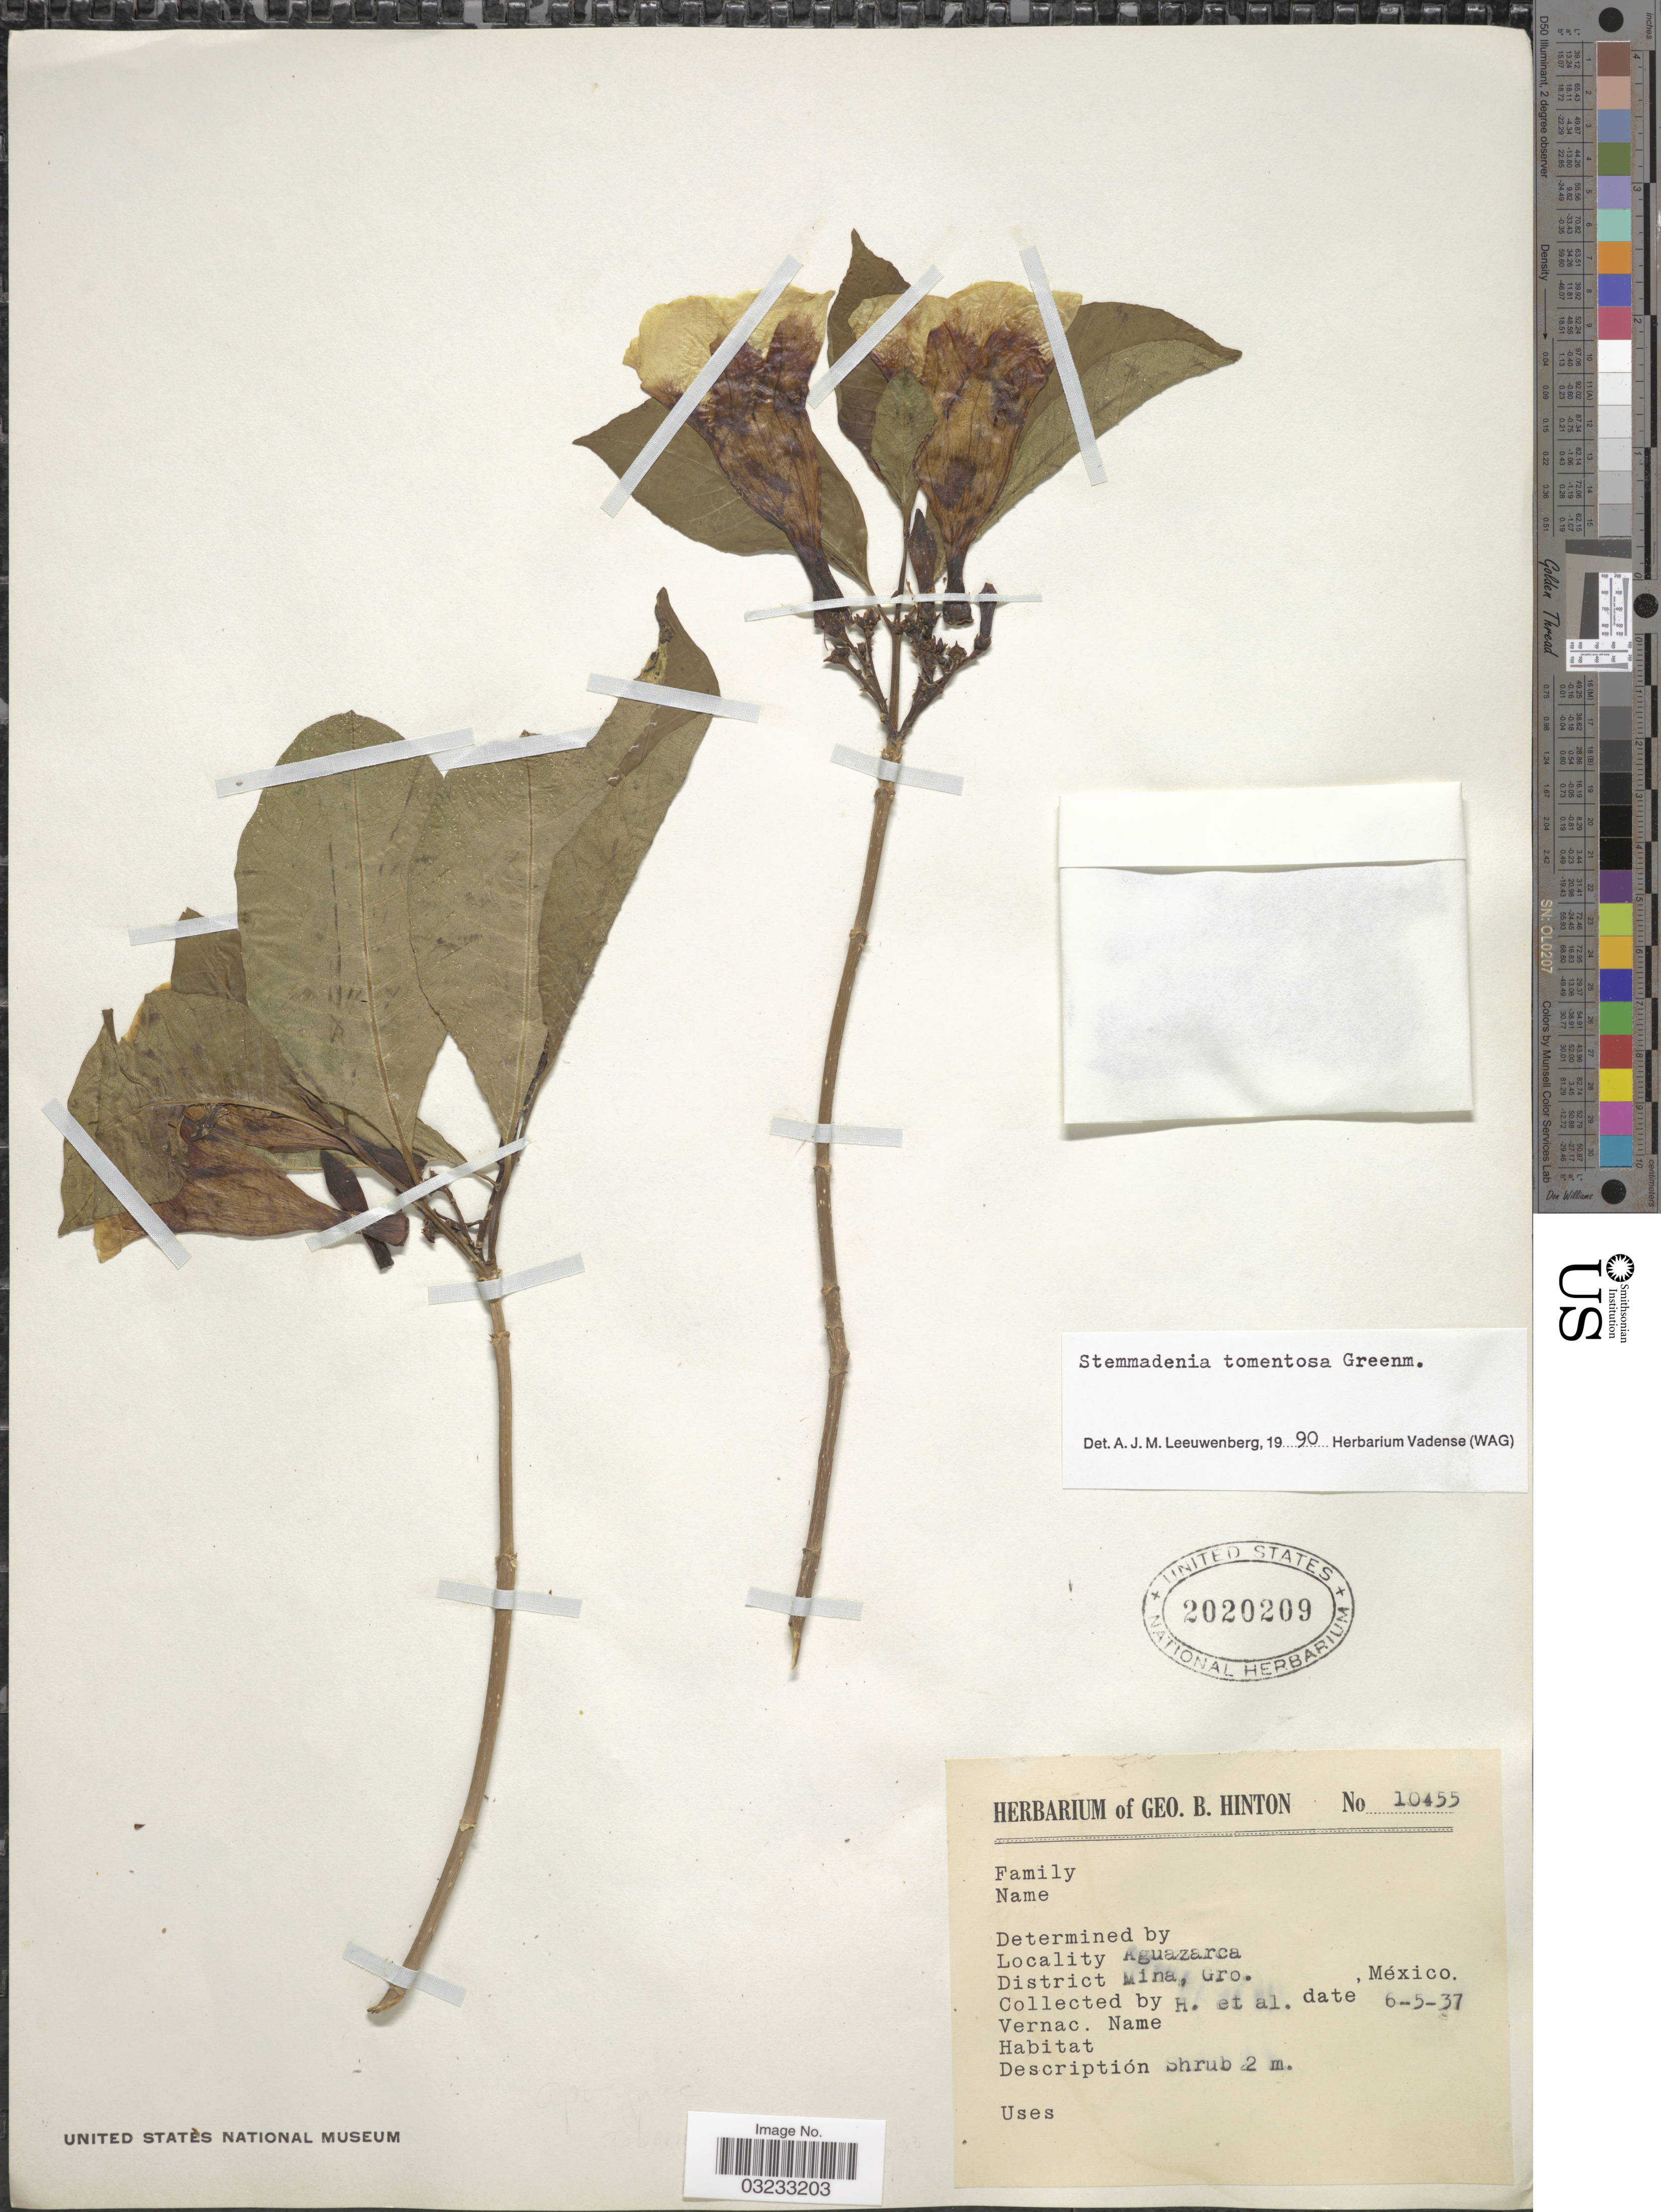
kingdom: Plantae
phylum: Tracheophyta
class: Magnoliopsida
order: Gentianales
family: Apocynaceae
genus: Stemmadenia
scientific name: Stemmadenia tomentosa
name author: Greenm.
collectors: G. B. Hinton & et al.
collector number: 10455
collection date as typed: Transcribed d/m/y: 6/5/37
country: Mexico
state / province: Guerrero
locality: Aguazarca. District Mina.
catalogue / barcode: US 2020209